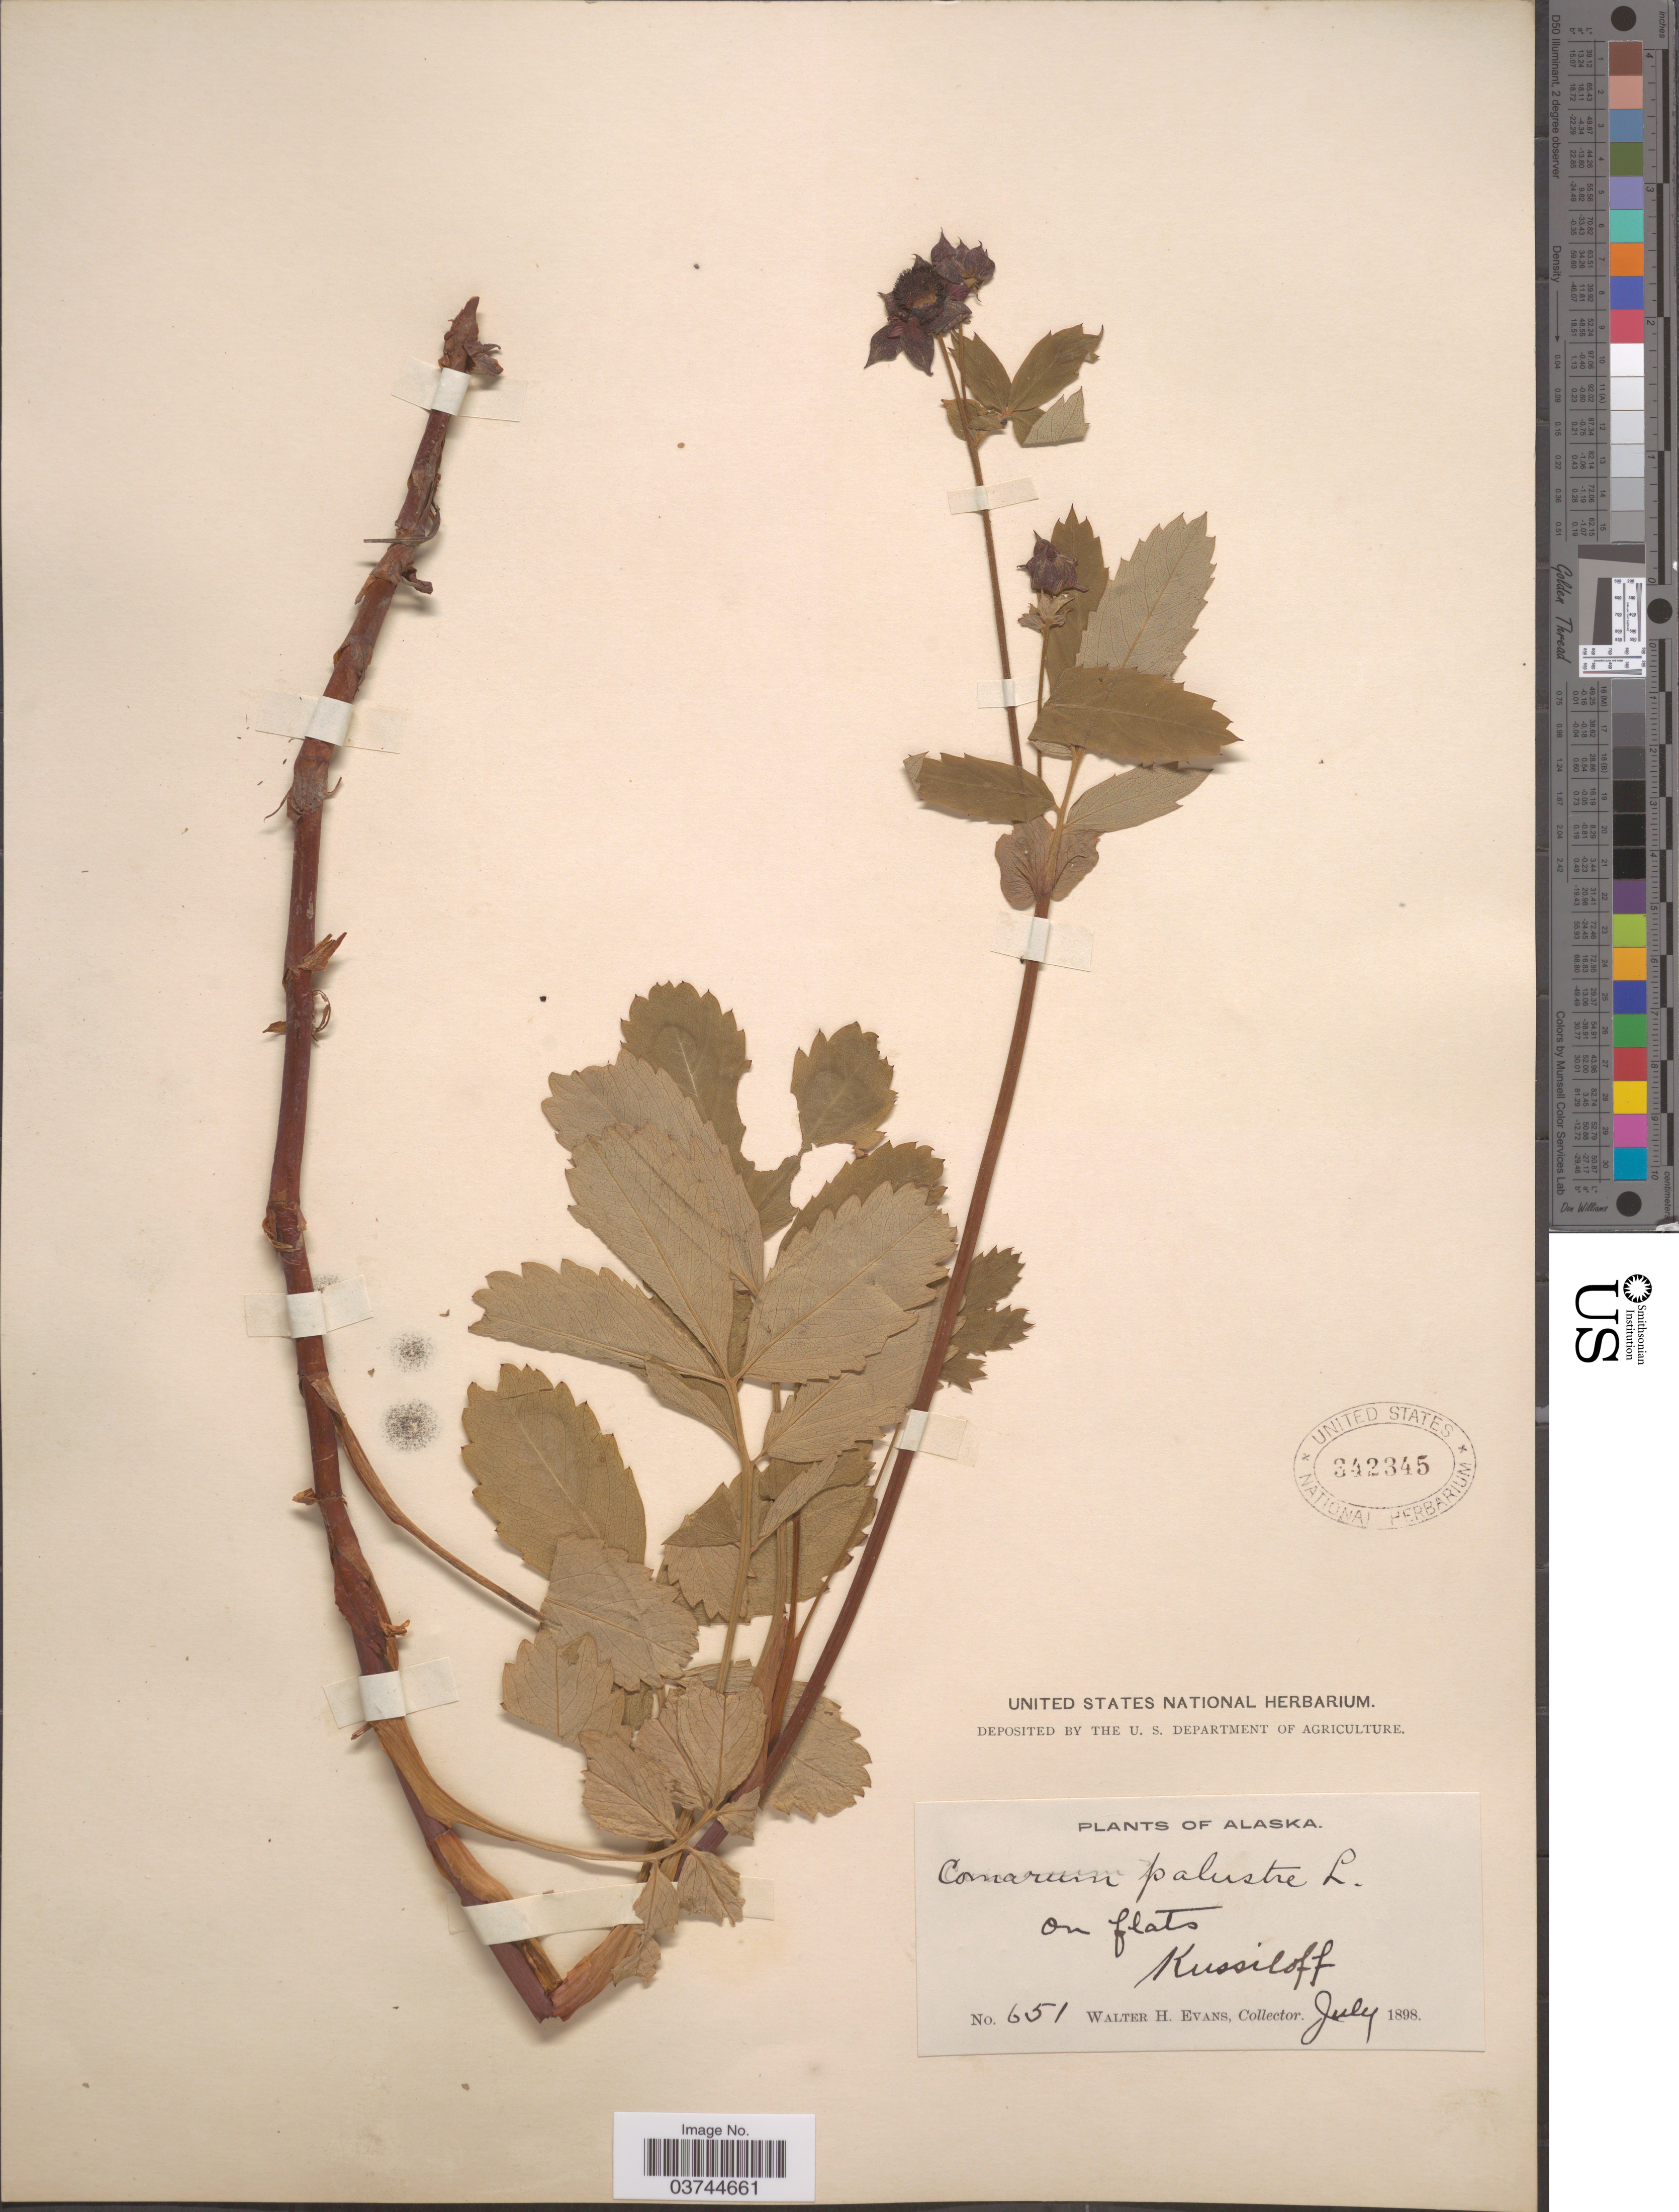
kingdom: Plantae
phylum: Tracheophyta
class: Magnoliopsida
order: Rosales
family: Rosaceae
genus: Comarum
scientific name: Comarum palustre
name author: L.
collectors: W. H. Evans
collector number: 651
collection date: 1898-07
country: United States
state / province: Alaska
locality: Kussiloff.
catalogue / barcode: US 342345